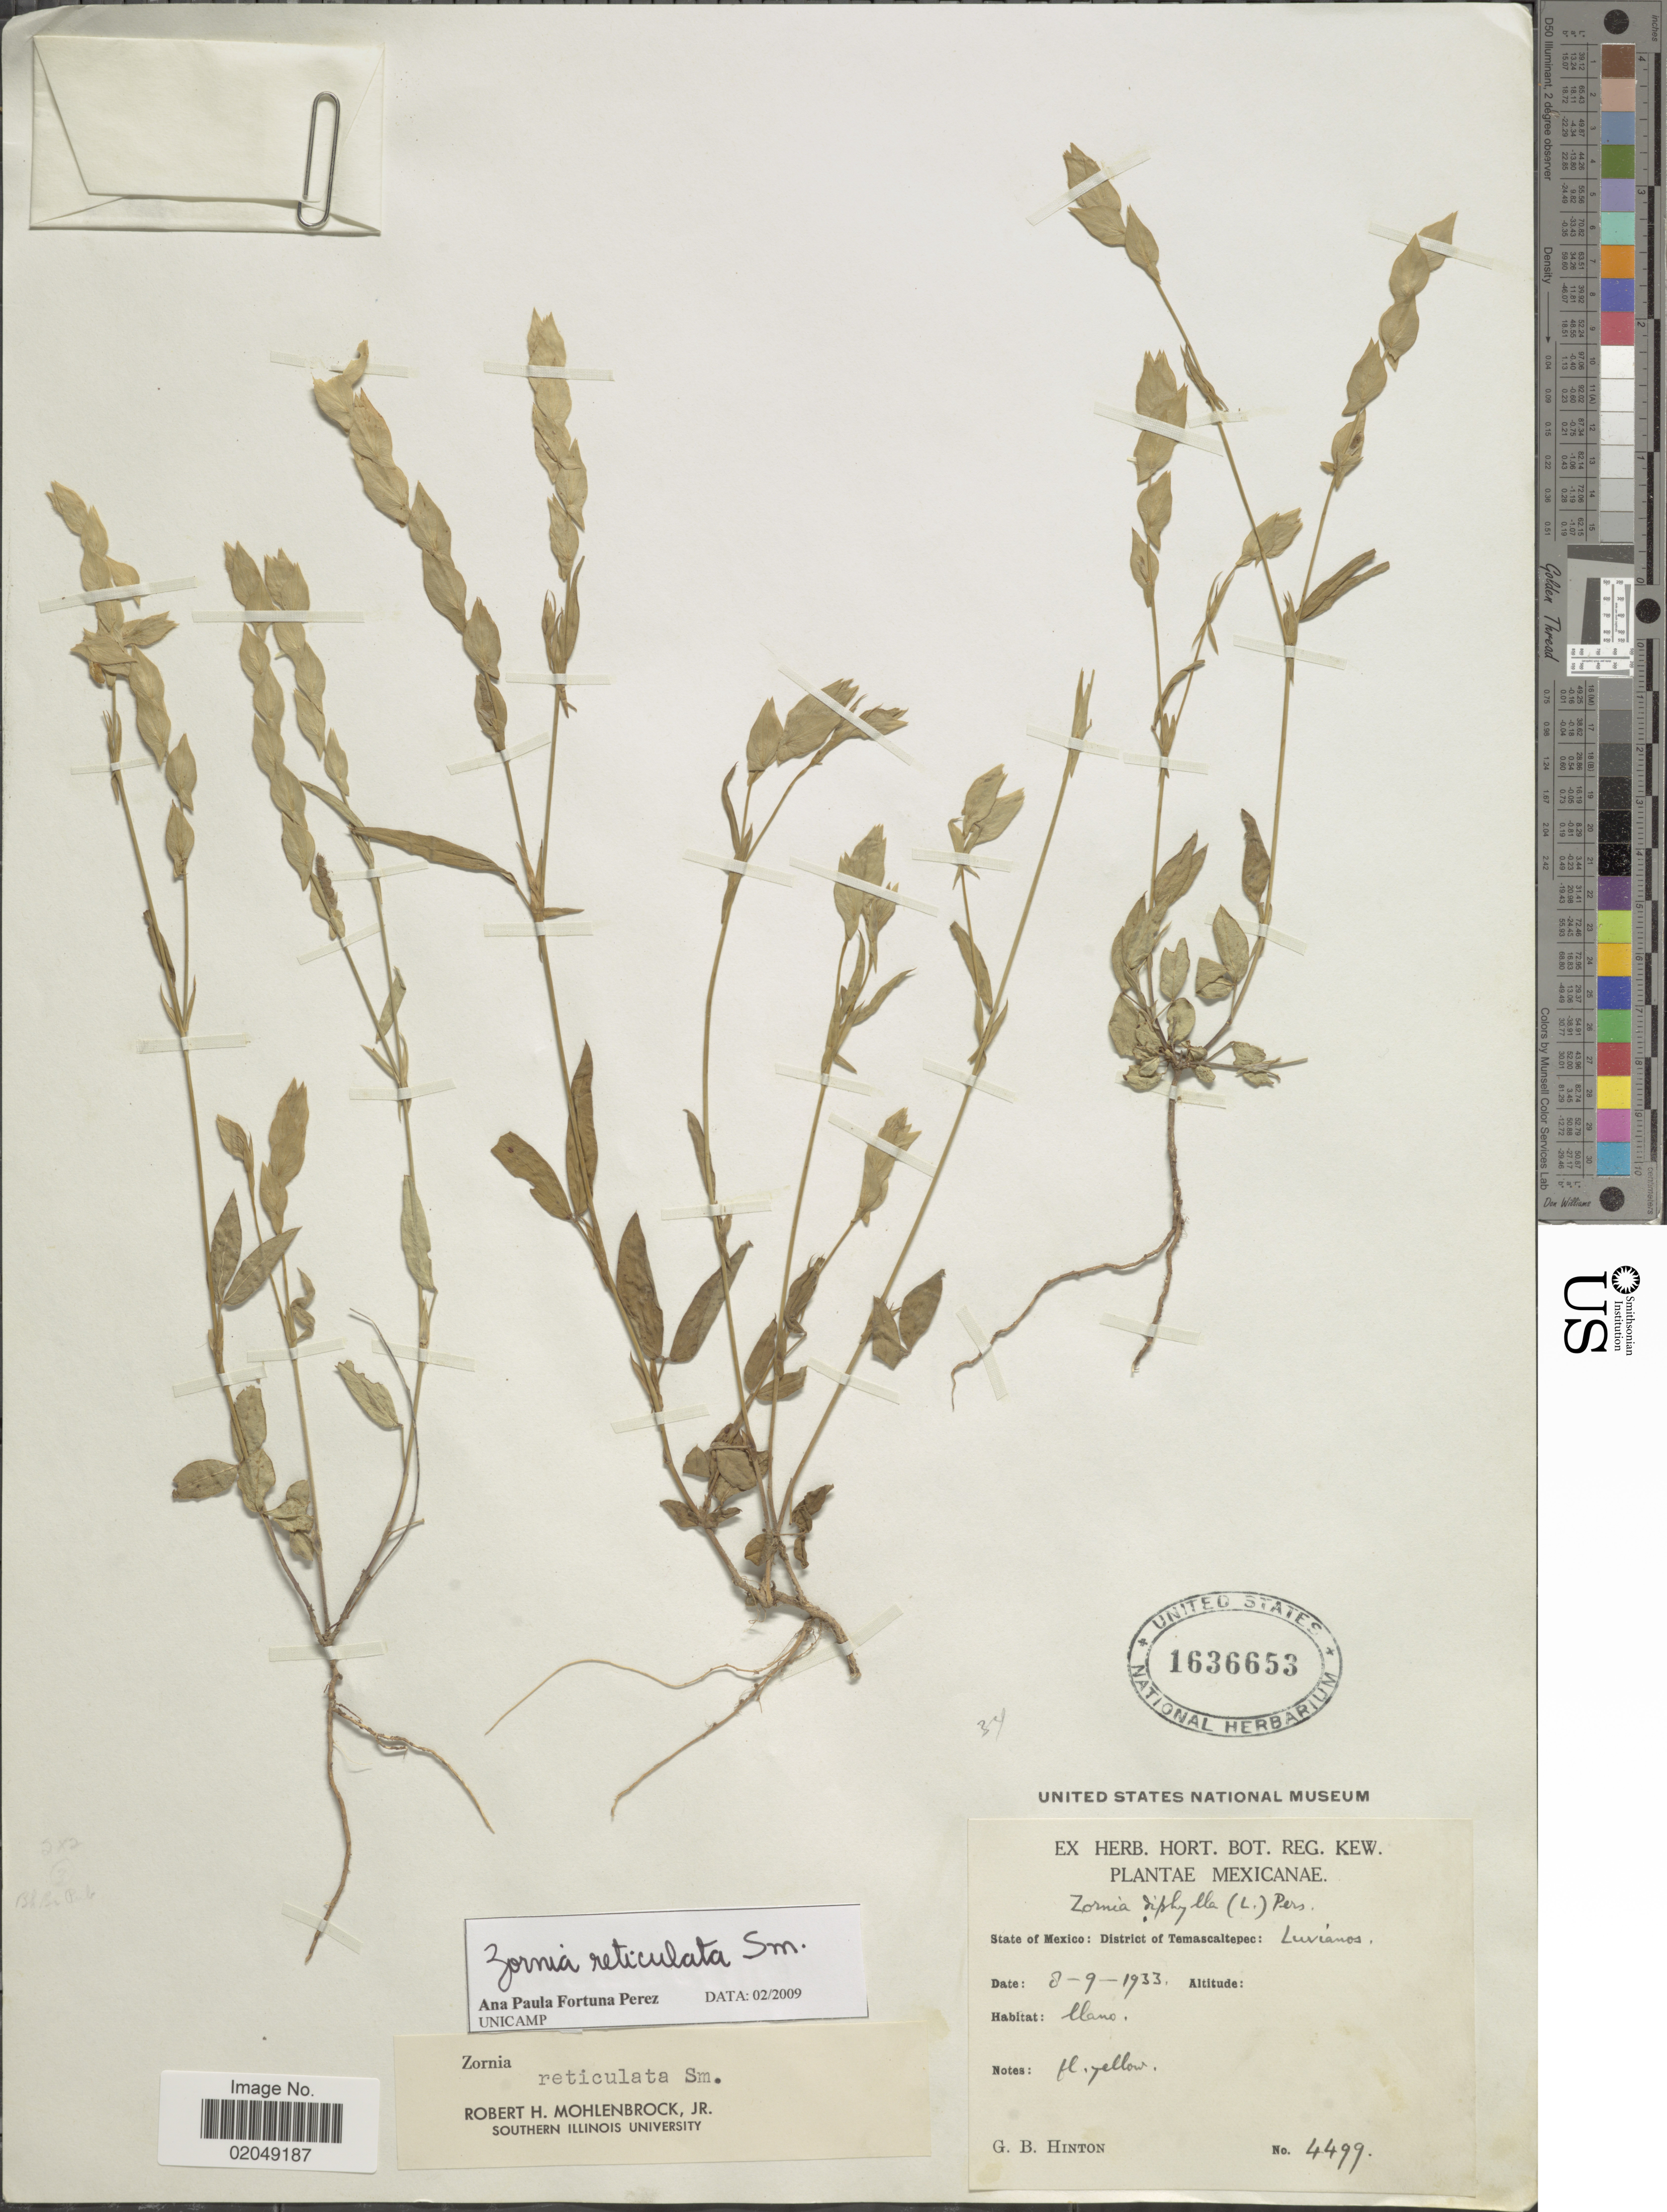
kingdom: Plantae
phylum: Tracheophyta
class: Magnoliopsida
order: Fabales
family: Fabaceae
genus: Zornia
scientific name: Zornia reticulata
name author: Sm.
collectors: G. B. Hinton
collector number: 4499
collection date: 1933-09-08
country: Mexico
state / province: México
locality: District of Temascaltepec: Luviamos, llano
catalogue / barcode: US 1636653